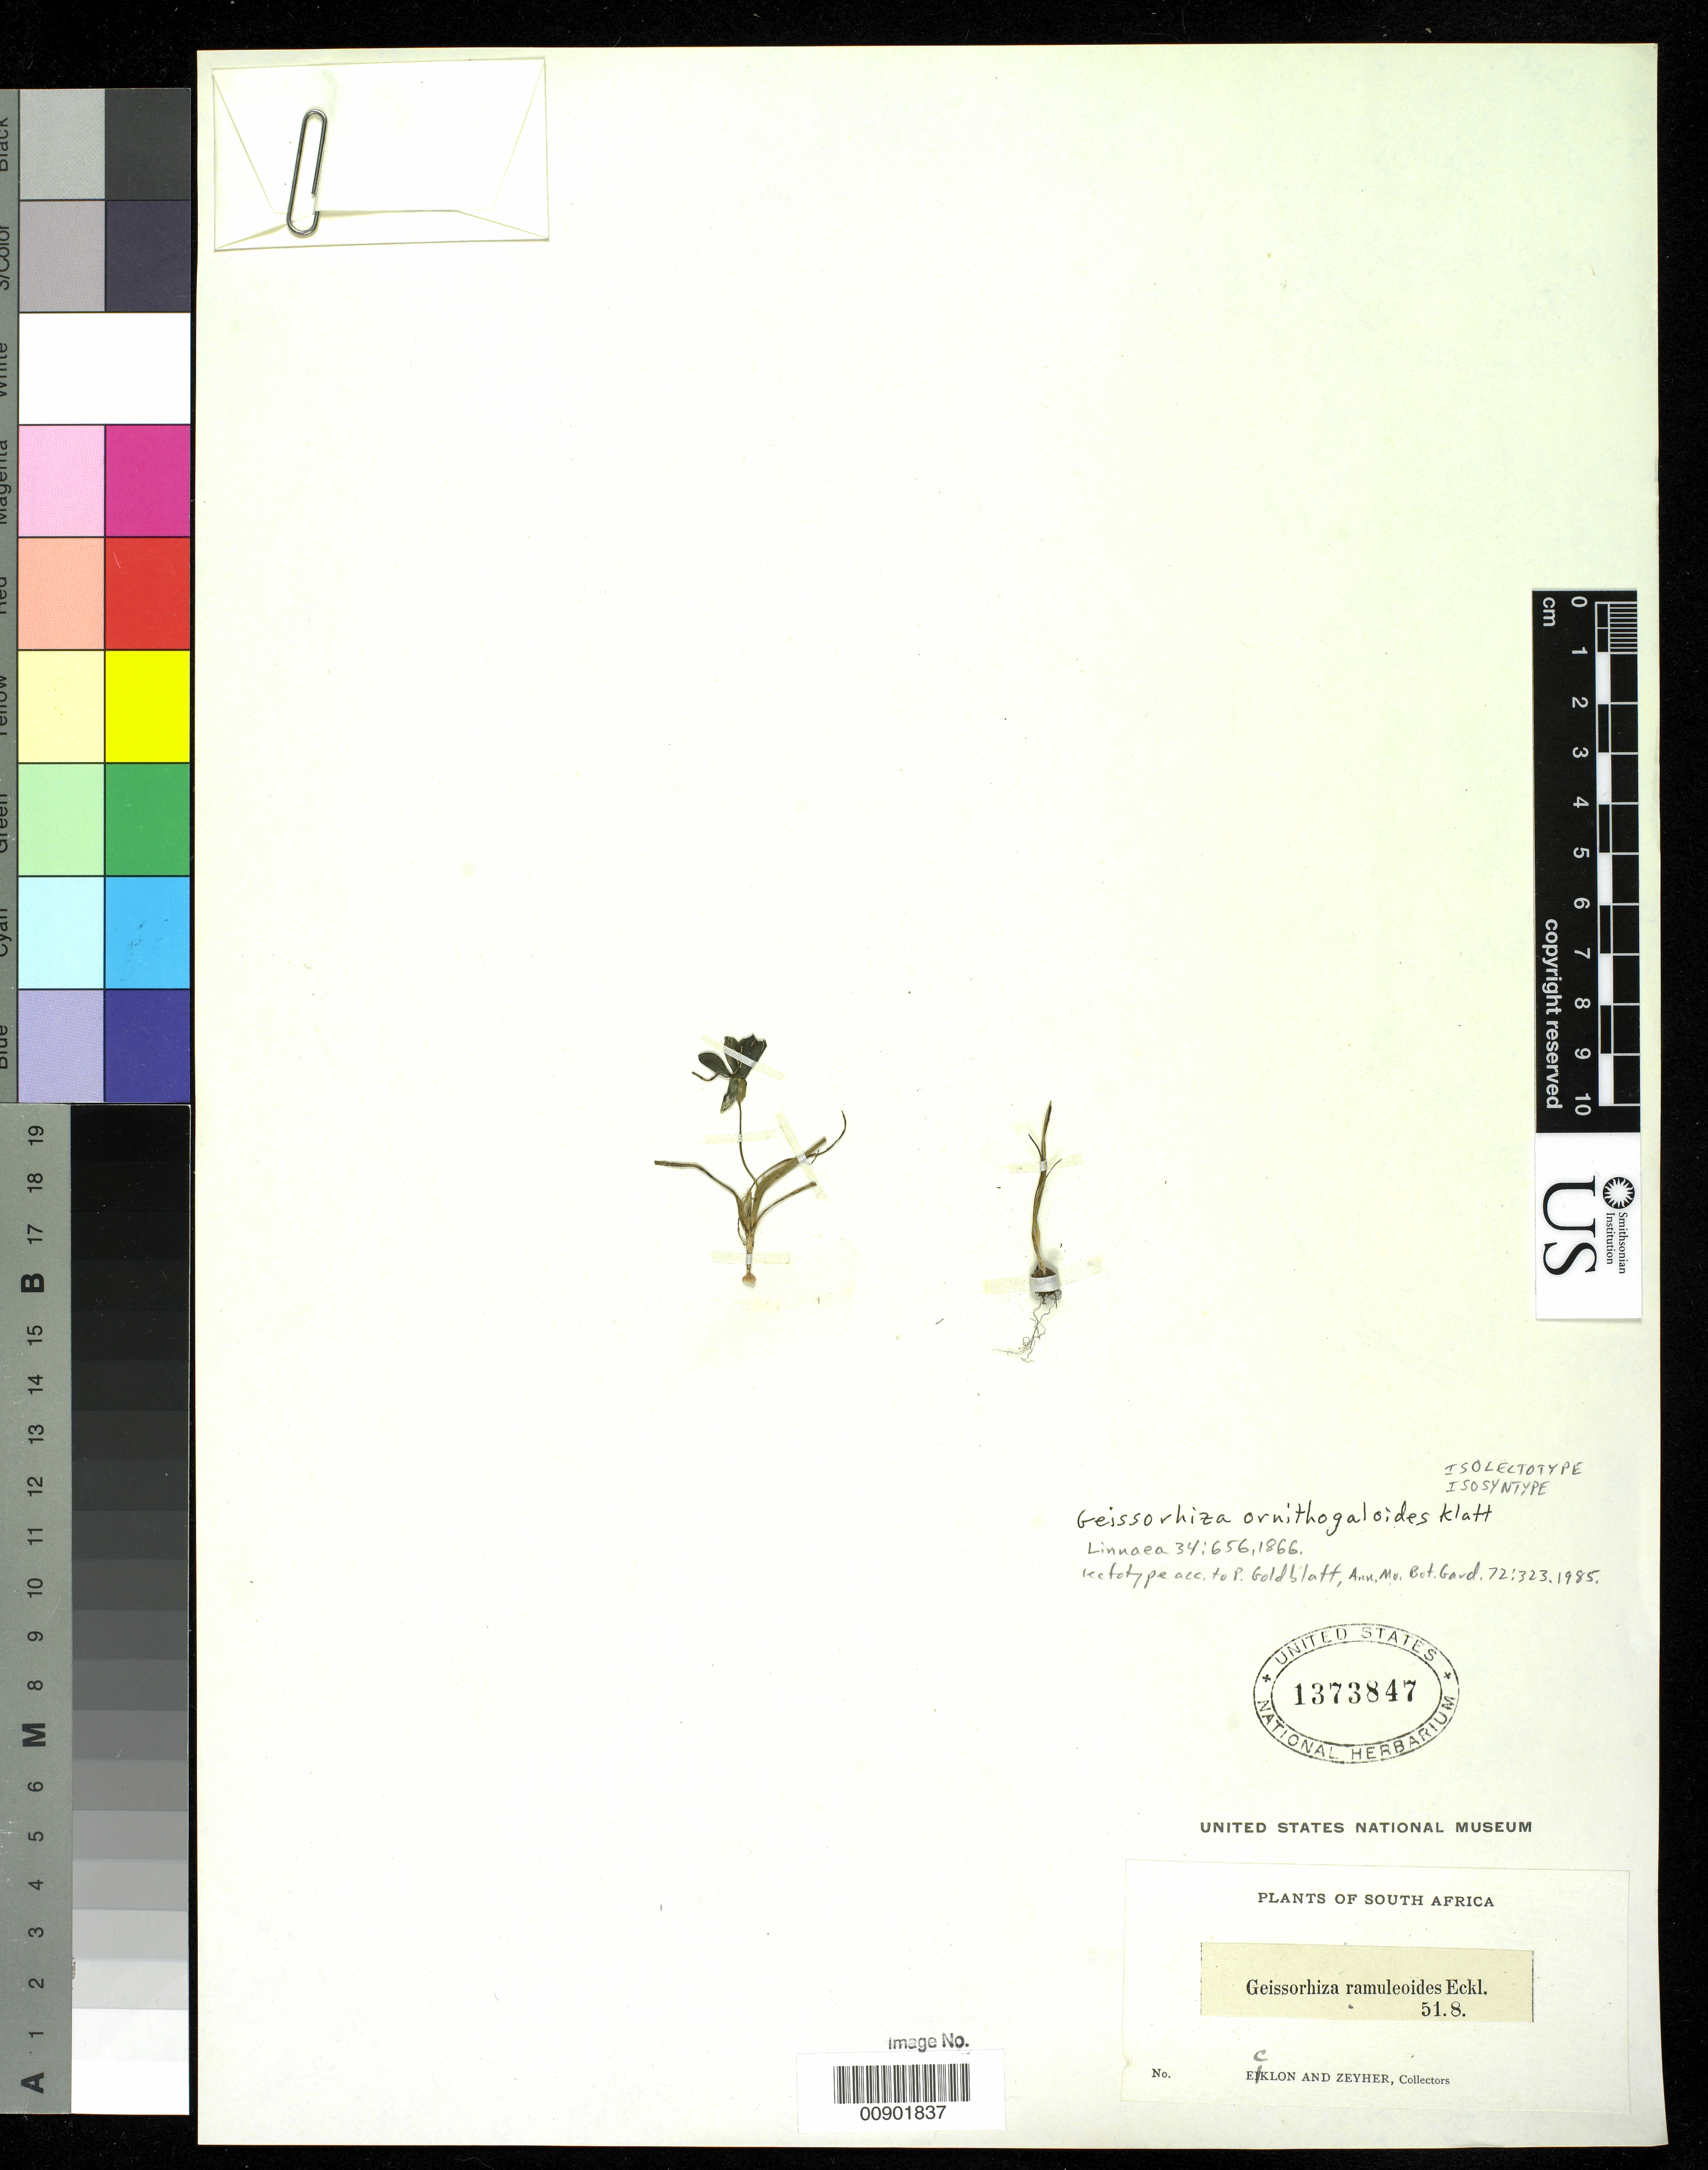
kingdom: Plantae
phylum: Tracheophyta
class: Liliopsida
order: Asparagales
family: Iridaceae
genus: Geissorhiza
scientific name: Geissorhiza ornithogaloides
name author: Klatt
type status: Isolectotype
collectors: C. F. Ecklon & C. Zeyher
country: South Africa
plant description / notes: "Geissorrhiza ramuleoides Eckl. 51.8"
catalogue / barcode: US 1373847